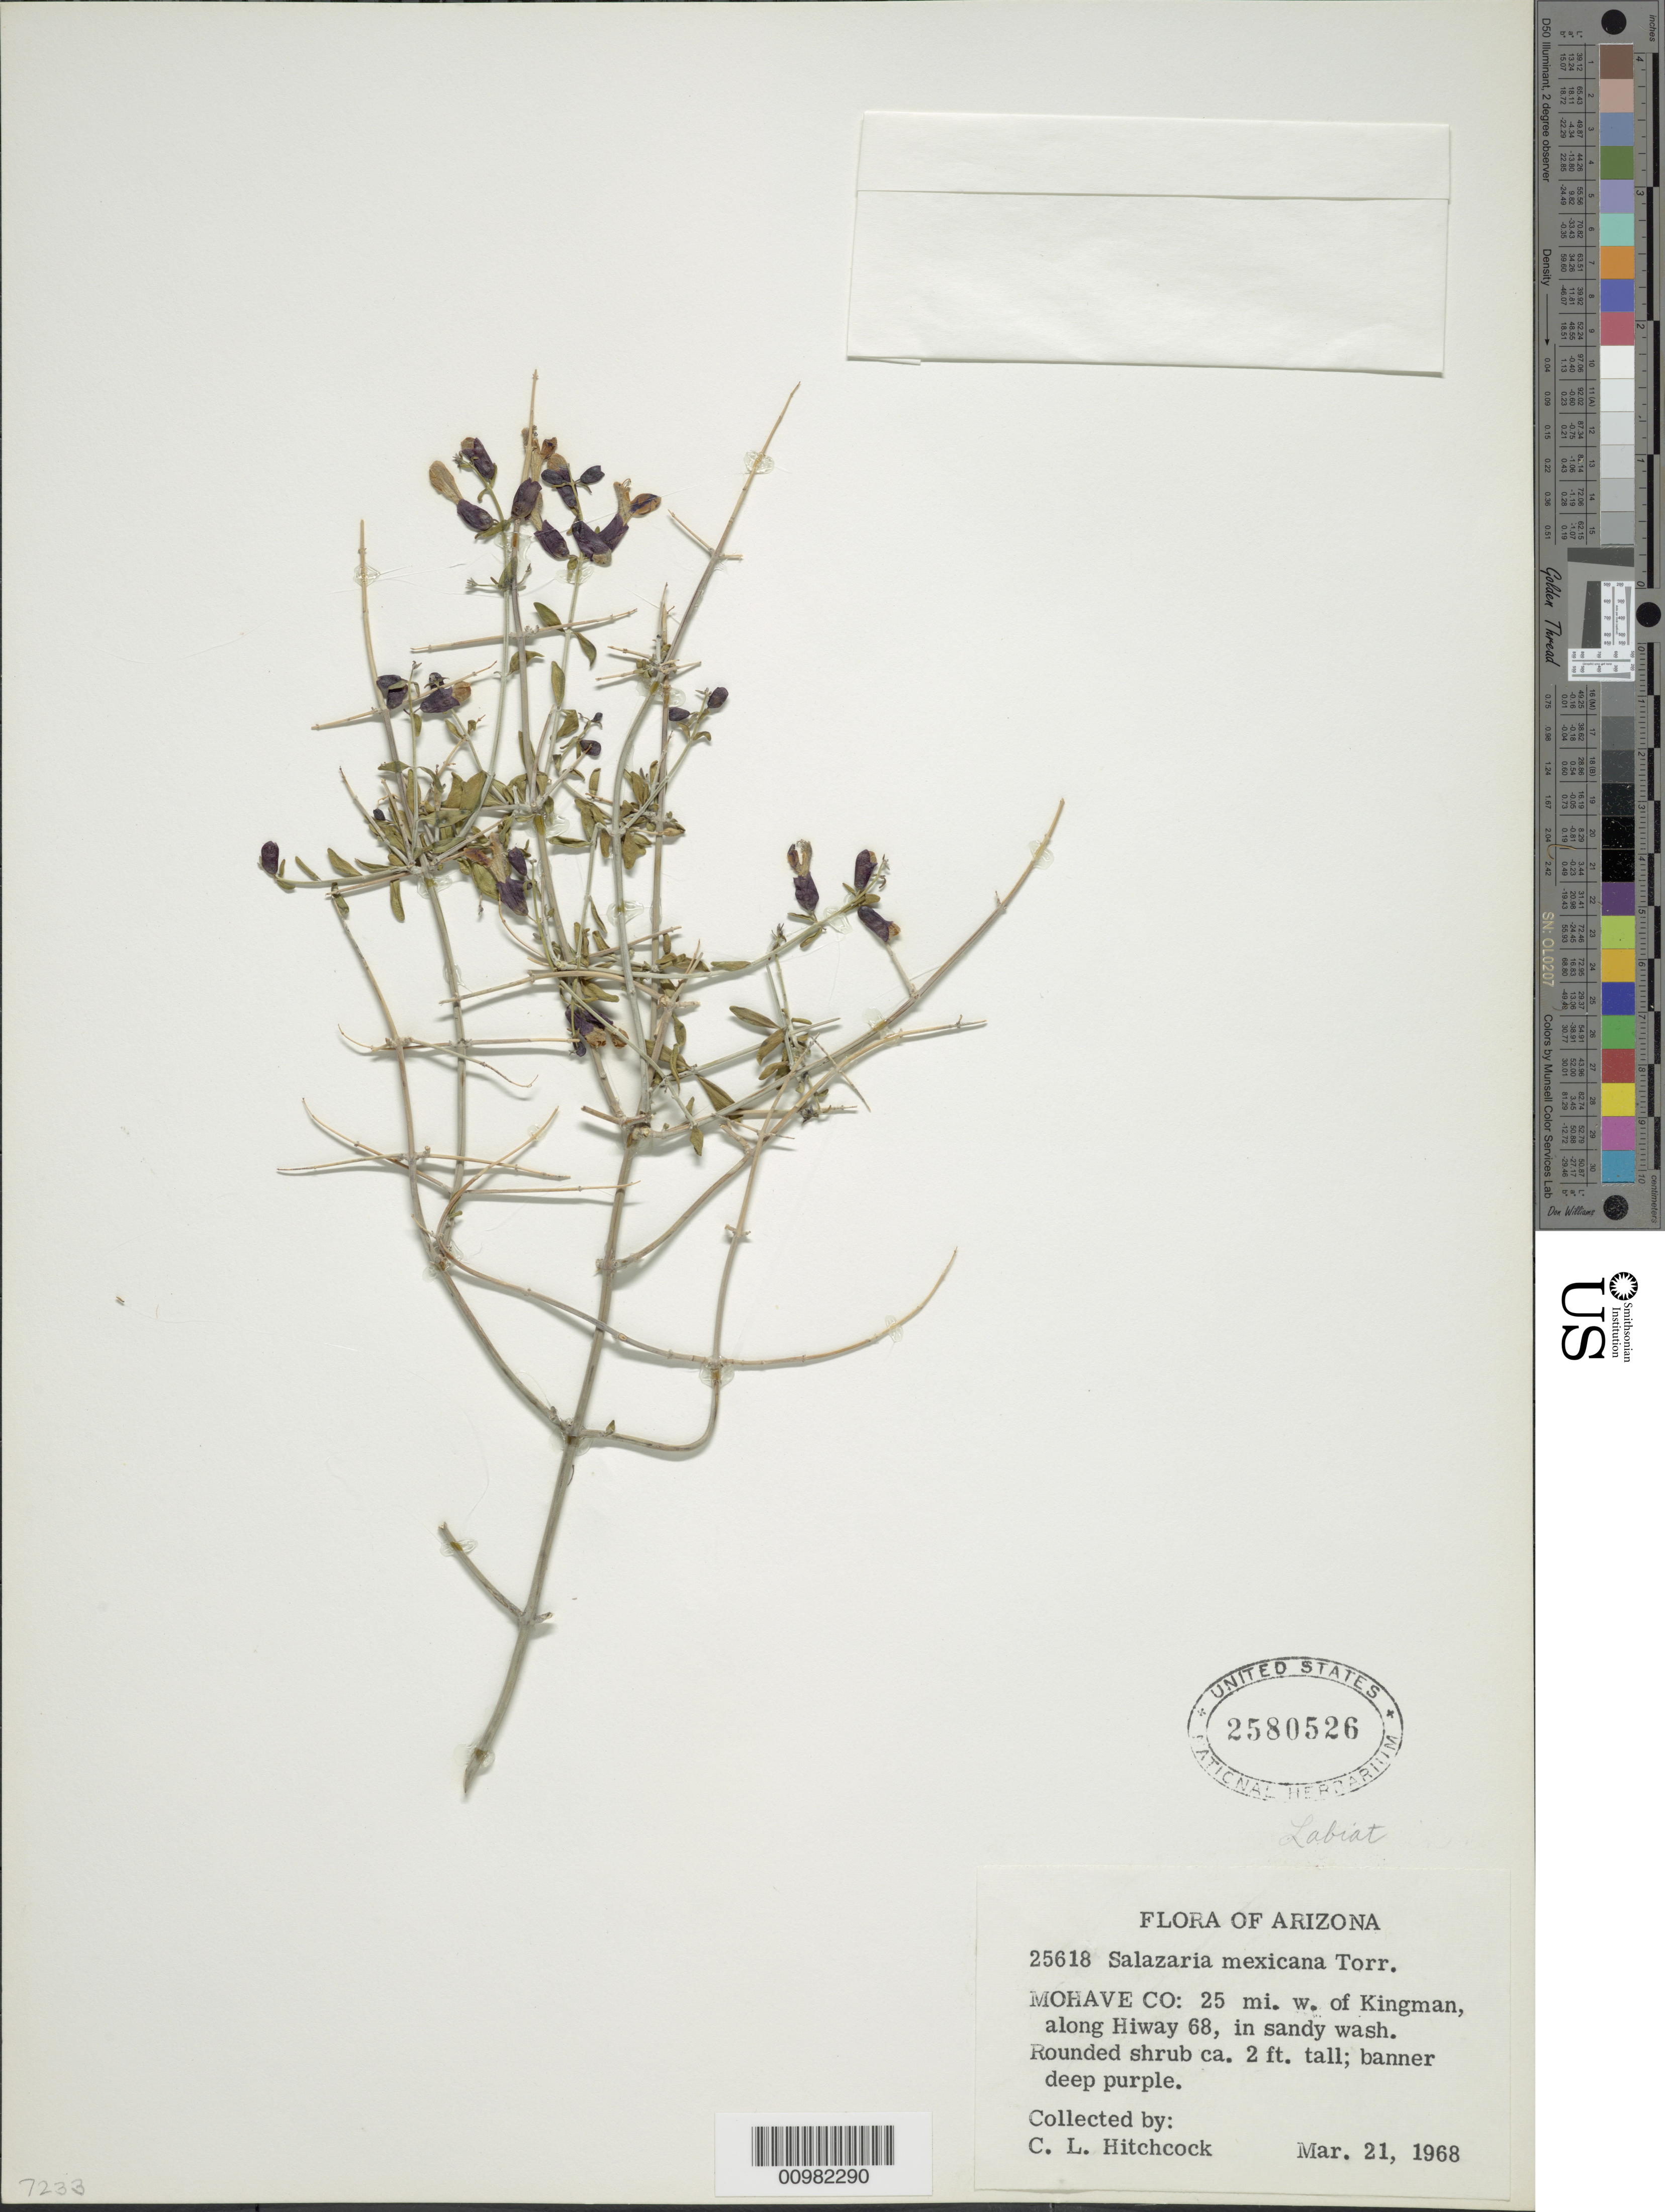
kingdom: Plantae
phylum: Tracheophyta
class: Magnoliopsida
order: Lamiales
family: Lamiaceae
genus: Salazaria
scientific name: Salazaria mexicana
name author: Torr.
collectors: C. L. Hitchcock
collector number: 25618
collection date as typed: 21 Mar 1968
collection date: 1968-03-21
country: United States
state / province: Arizona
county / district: Mohave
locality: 25 mi. W of Kingman; along highway 68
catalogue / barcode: US 2580526